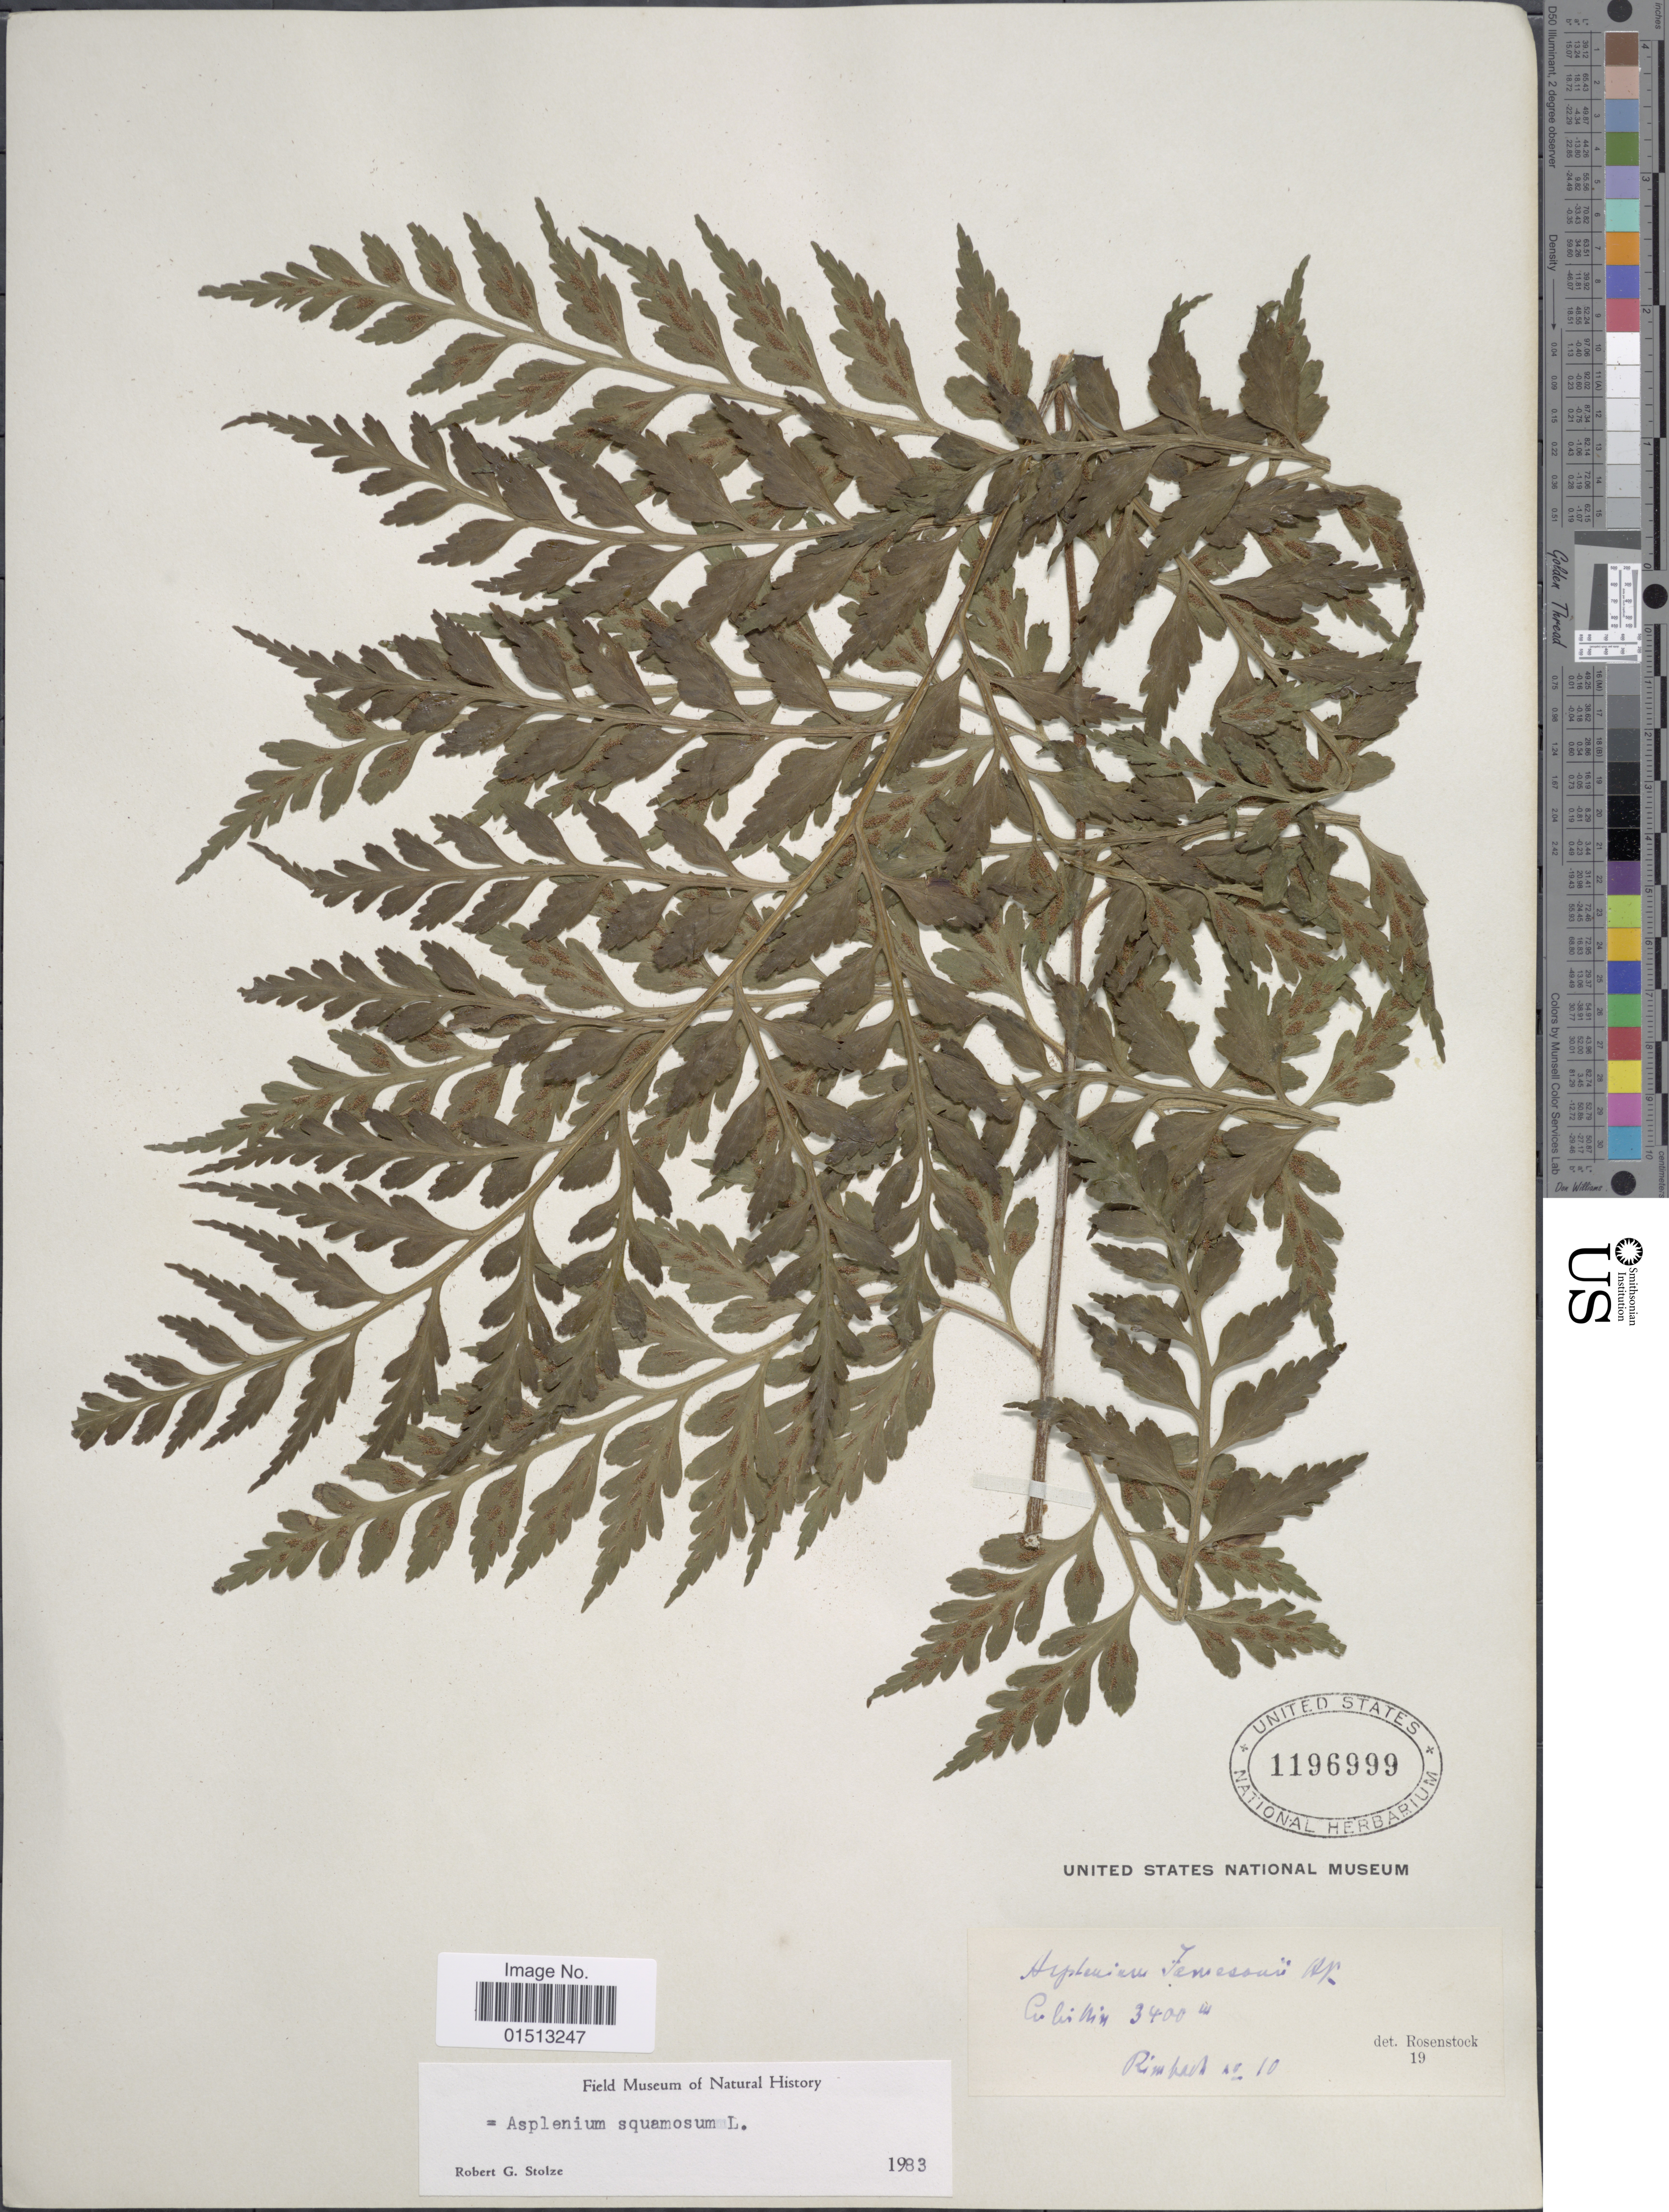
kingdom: Plantae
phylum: Tracheophyta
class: Polypodiopsida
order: Polypodiales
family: Aspleniaceae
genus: Asplenium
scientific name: Asplenium squamosum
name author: L.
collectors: Rimbach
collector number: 10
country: Ecuador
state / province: Pichincha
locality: Culimin. [interpreted]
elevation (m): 3400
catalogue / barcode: US 1196999